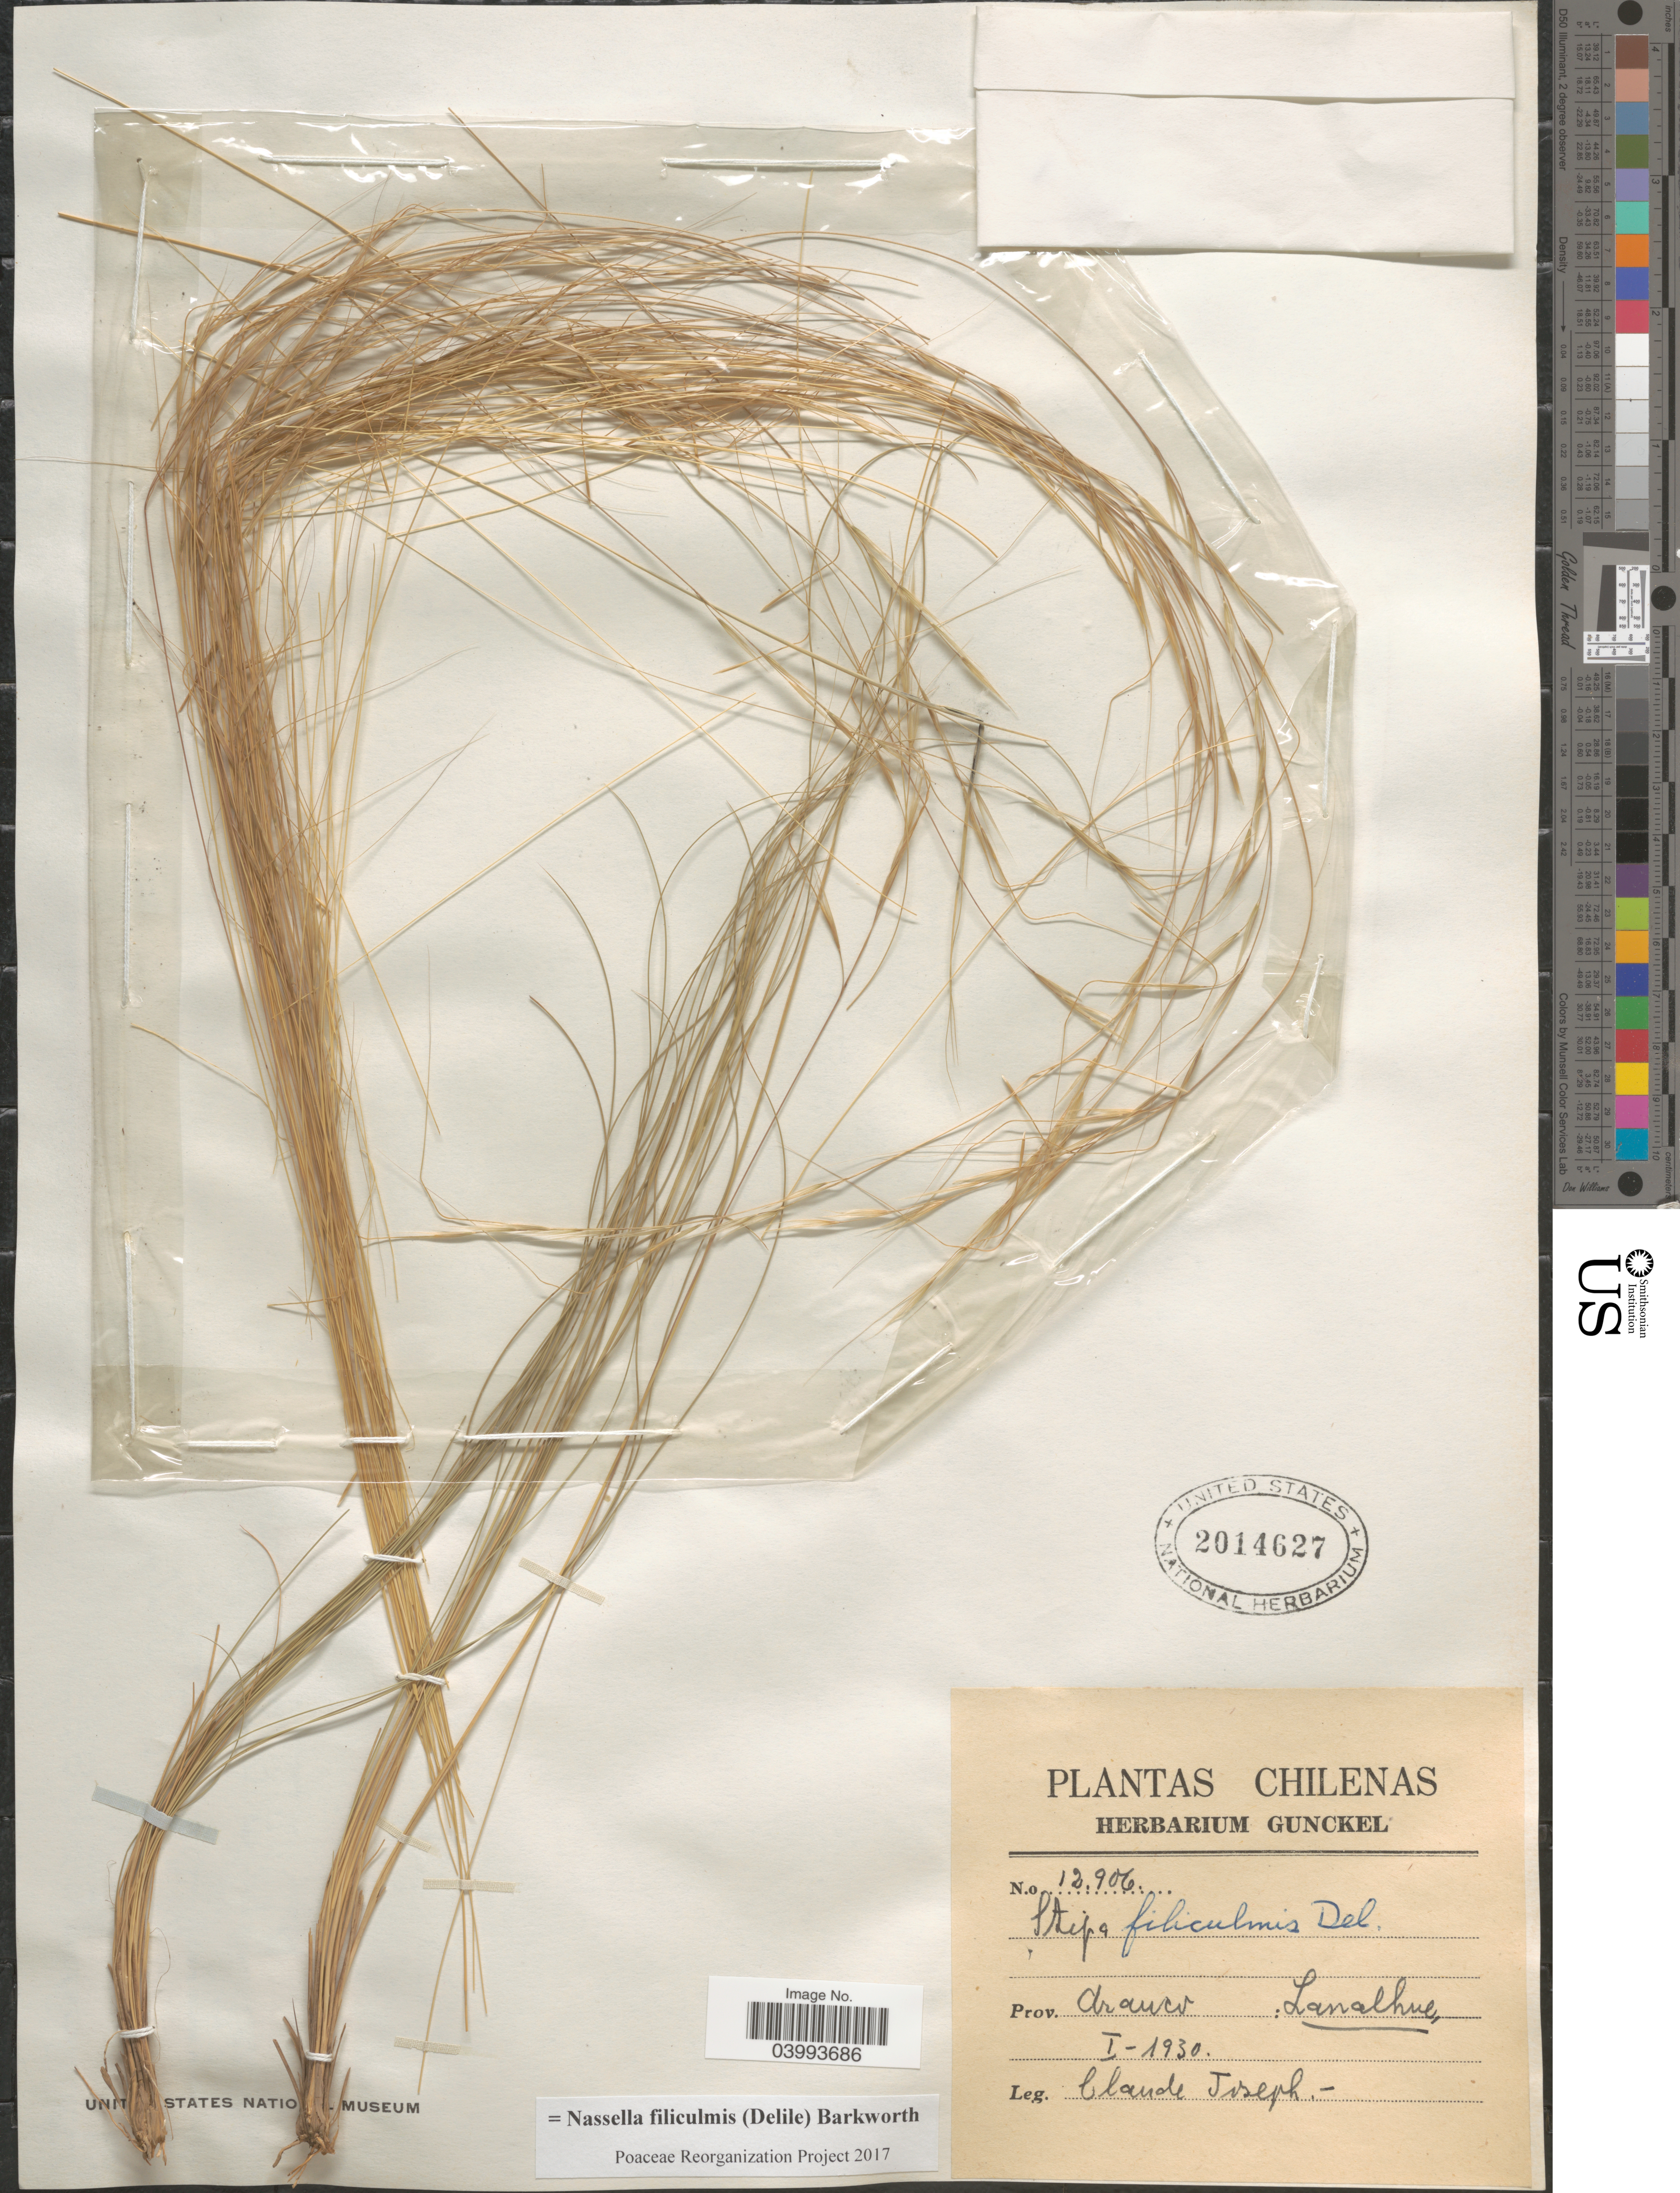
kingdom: Plantae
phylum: Tracheophyta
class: Liliopsida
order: Poales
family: Poaceae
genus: Nassella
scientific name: Nassella filiculmis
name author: (Delile) Barkworth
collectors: Bro. Claude-Joseph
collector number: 12906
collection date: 1930-01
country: Chile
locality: Prov. Arauco. Lanalhue.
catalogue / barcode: US 2014627